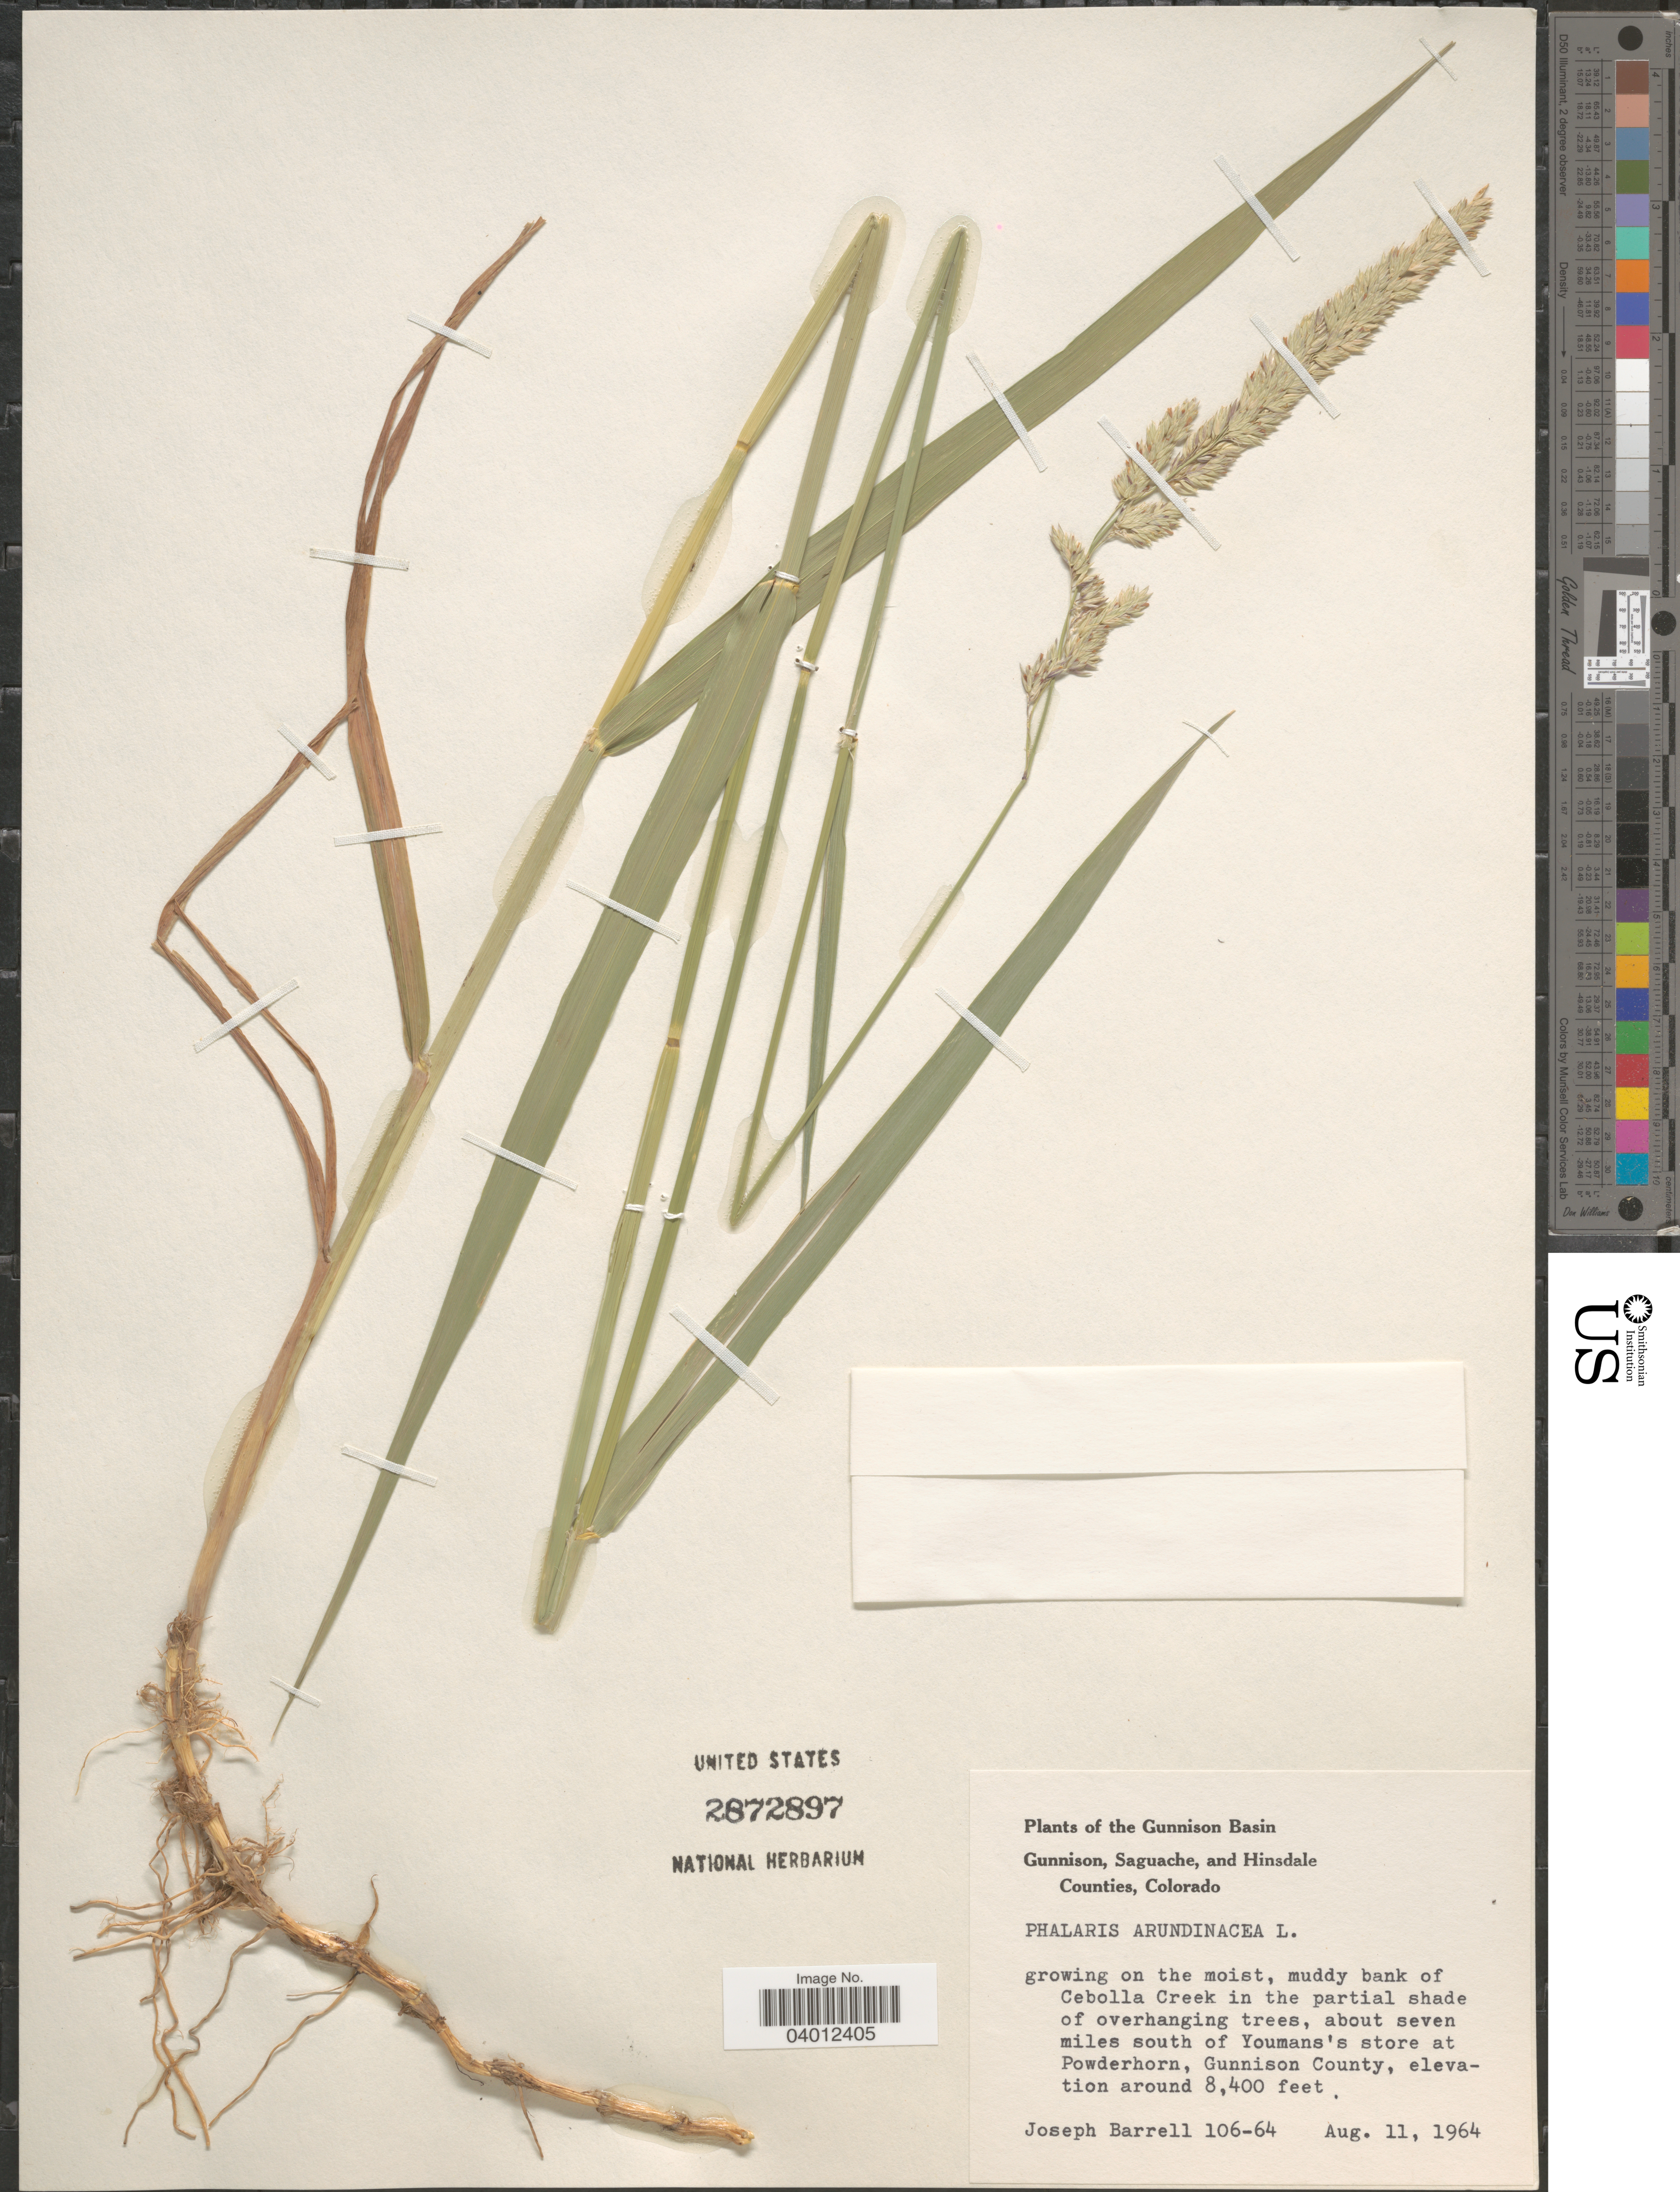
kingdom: Plantae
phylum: Tracheophyta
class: Liliopsida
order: Poales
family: Poaceae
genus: Phalaris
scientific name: Phalaris arundinacea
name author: L.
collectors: J. Barrell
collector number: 106-64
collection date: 1964-08-11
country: United States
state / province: Colorado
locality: The Gunnison Basin. On the moist, muddy bank of Cebolla Creek in the partial shade of overhanging trees, about seven miles south of Youman's store at Powderhorn, Gunnison County.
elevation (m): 2560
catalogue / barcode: US 2872897